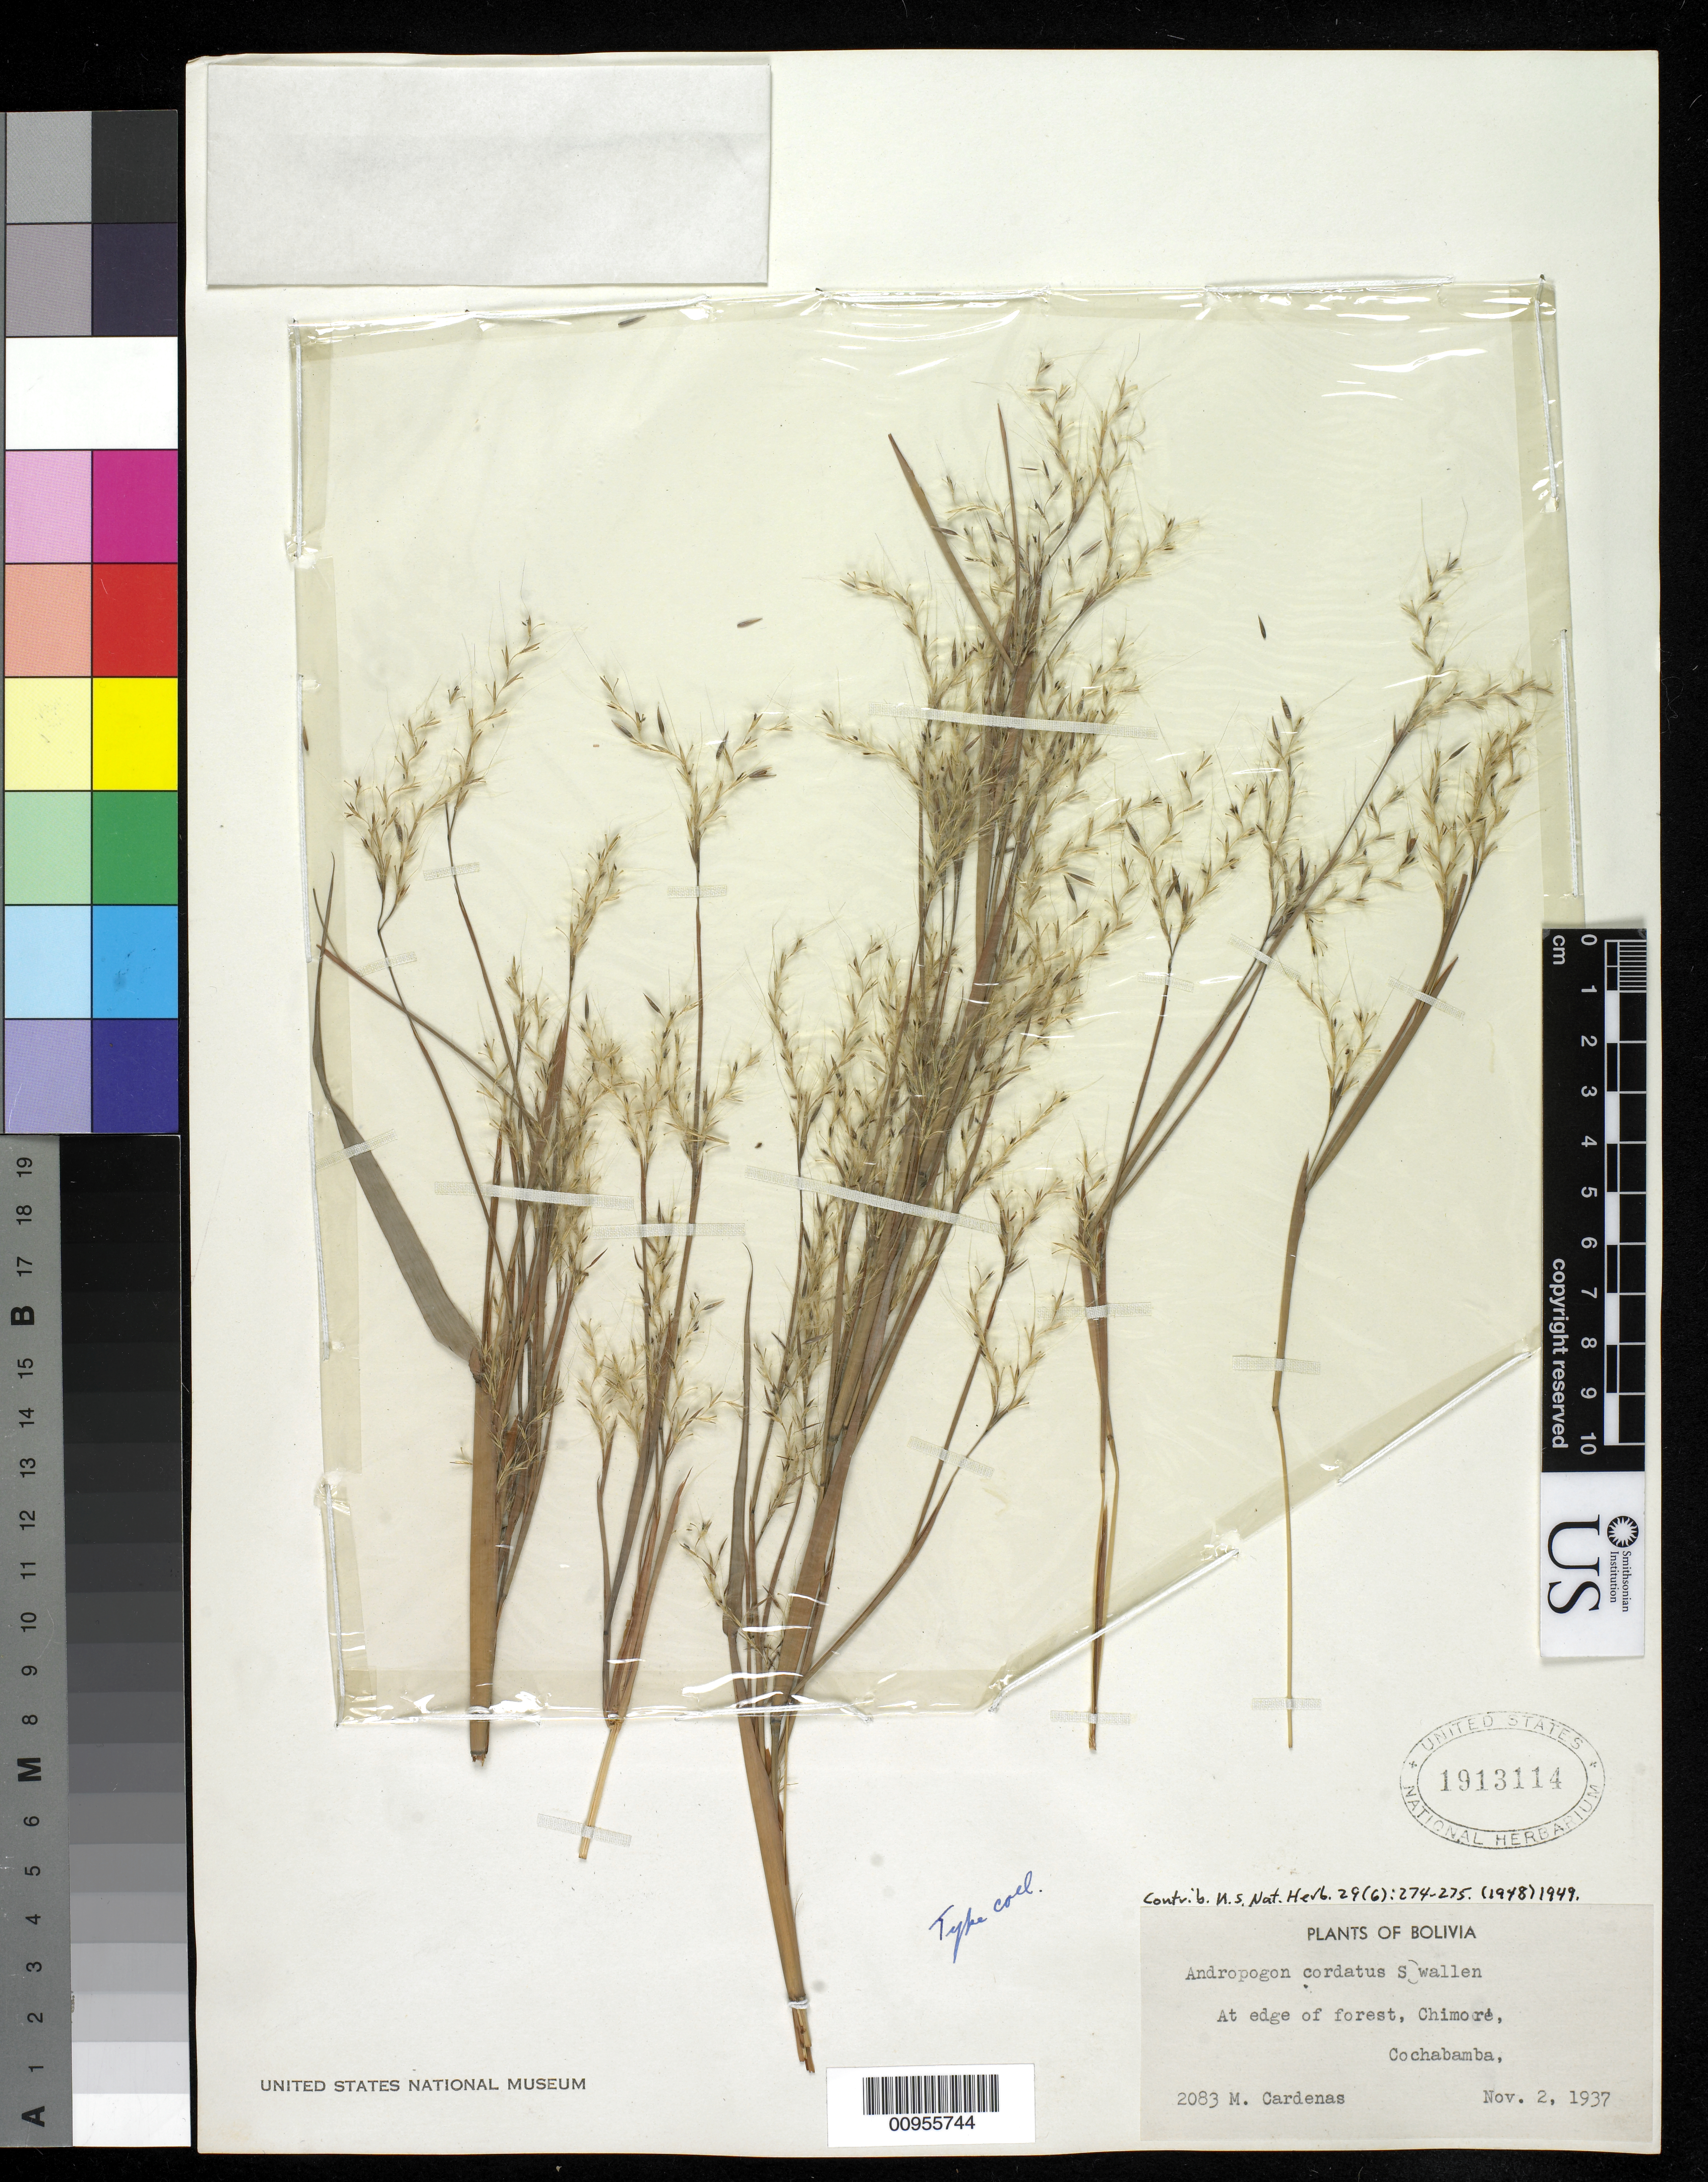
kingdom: Plantae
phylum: Tracheophyta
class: Liliopsida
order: Poales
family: Poaceae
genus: Andropogon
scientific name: Andropogon cordatus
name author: Swallen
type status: Isotype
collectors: M. Cárdenas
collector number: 2083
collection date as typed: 02 Nov 1937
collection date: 1937-11-02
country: Bolivia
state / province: Cochabamba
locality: At edge of forest, Chimoré, Cochabamba.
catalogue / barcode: US 1913114